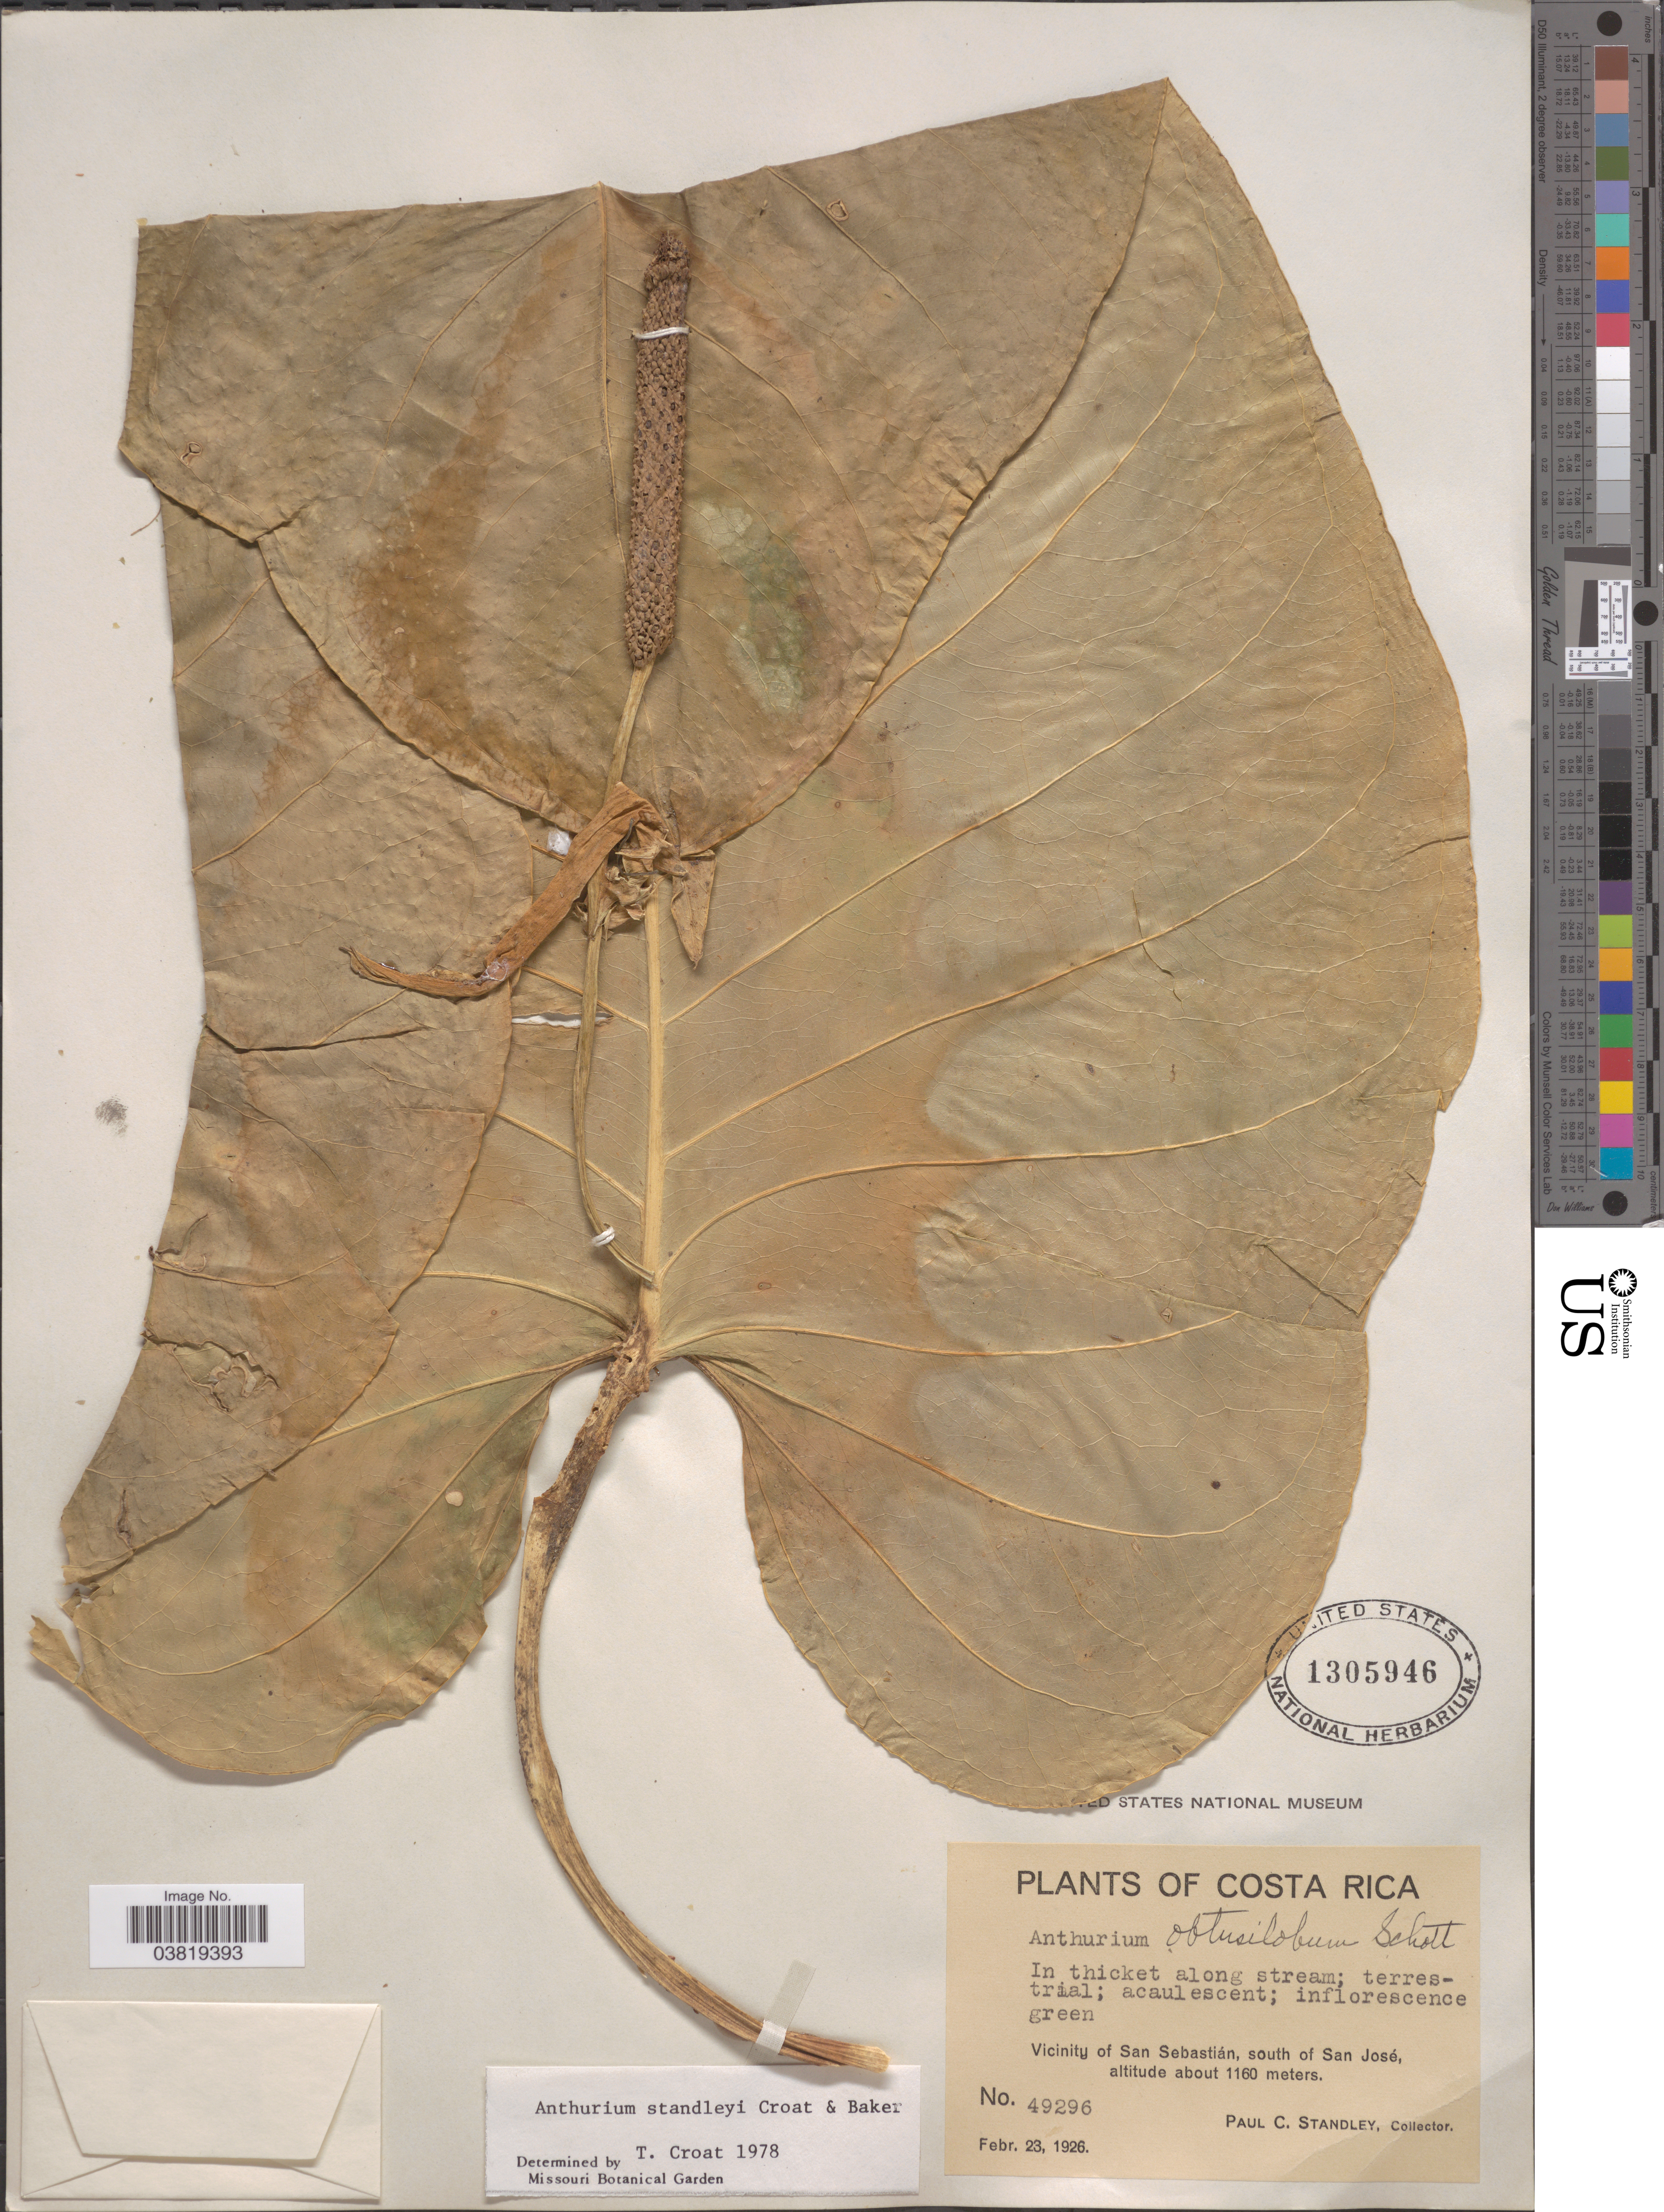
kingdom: Plantae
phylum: Tracheophyta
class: Liliopsida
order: Alismatales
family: Araceae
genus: Anthurium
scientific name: Anthurium standleyi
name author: Croat & R.A. Baker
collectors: P. C. Standley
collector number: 49296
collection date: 1926-02-23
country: Costa Rica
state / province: San José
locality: Vicinity of San Sebastián, south of San José.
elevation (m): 1160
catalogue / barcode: US 1305946